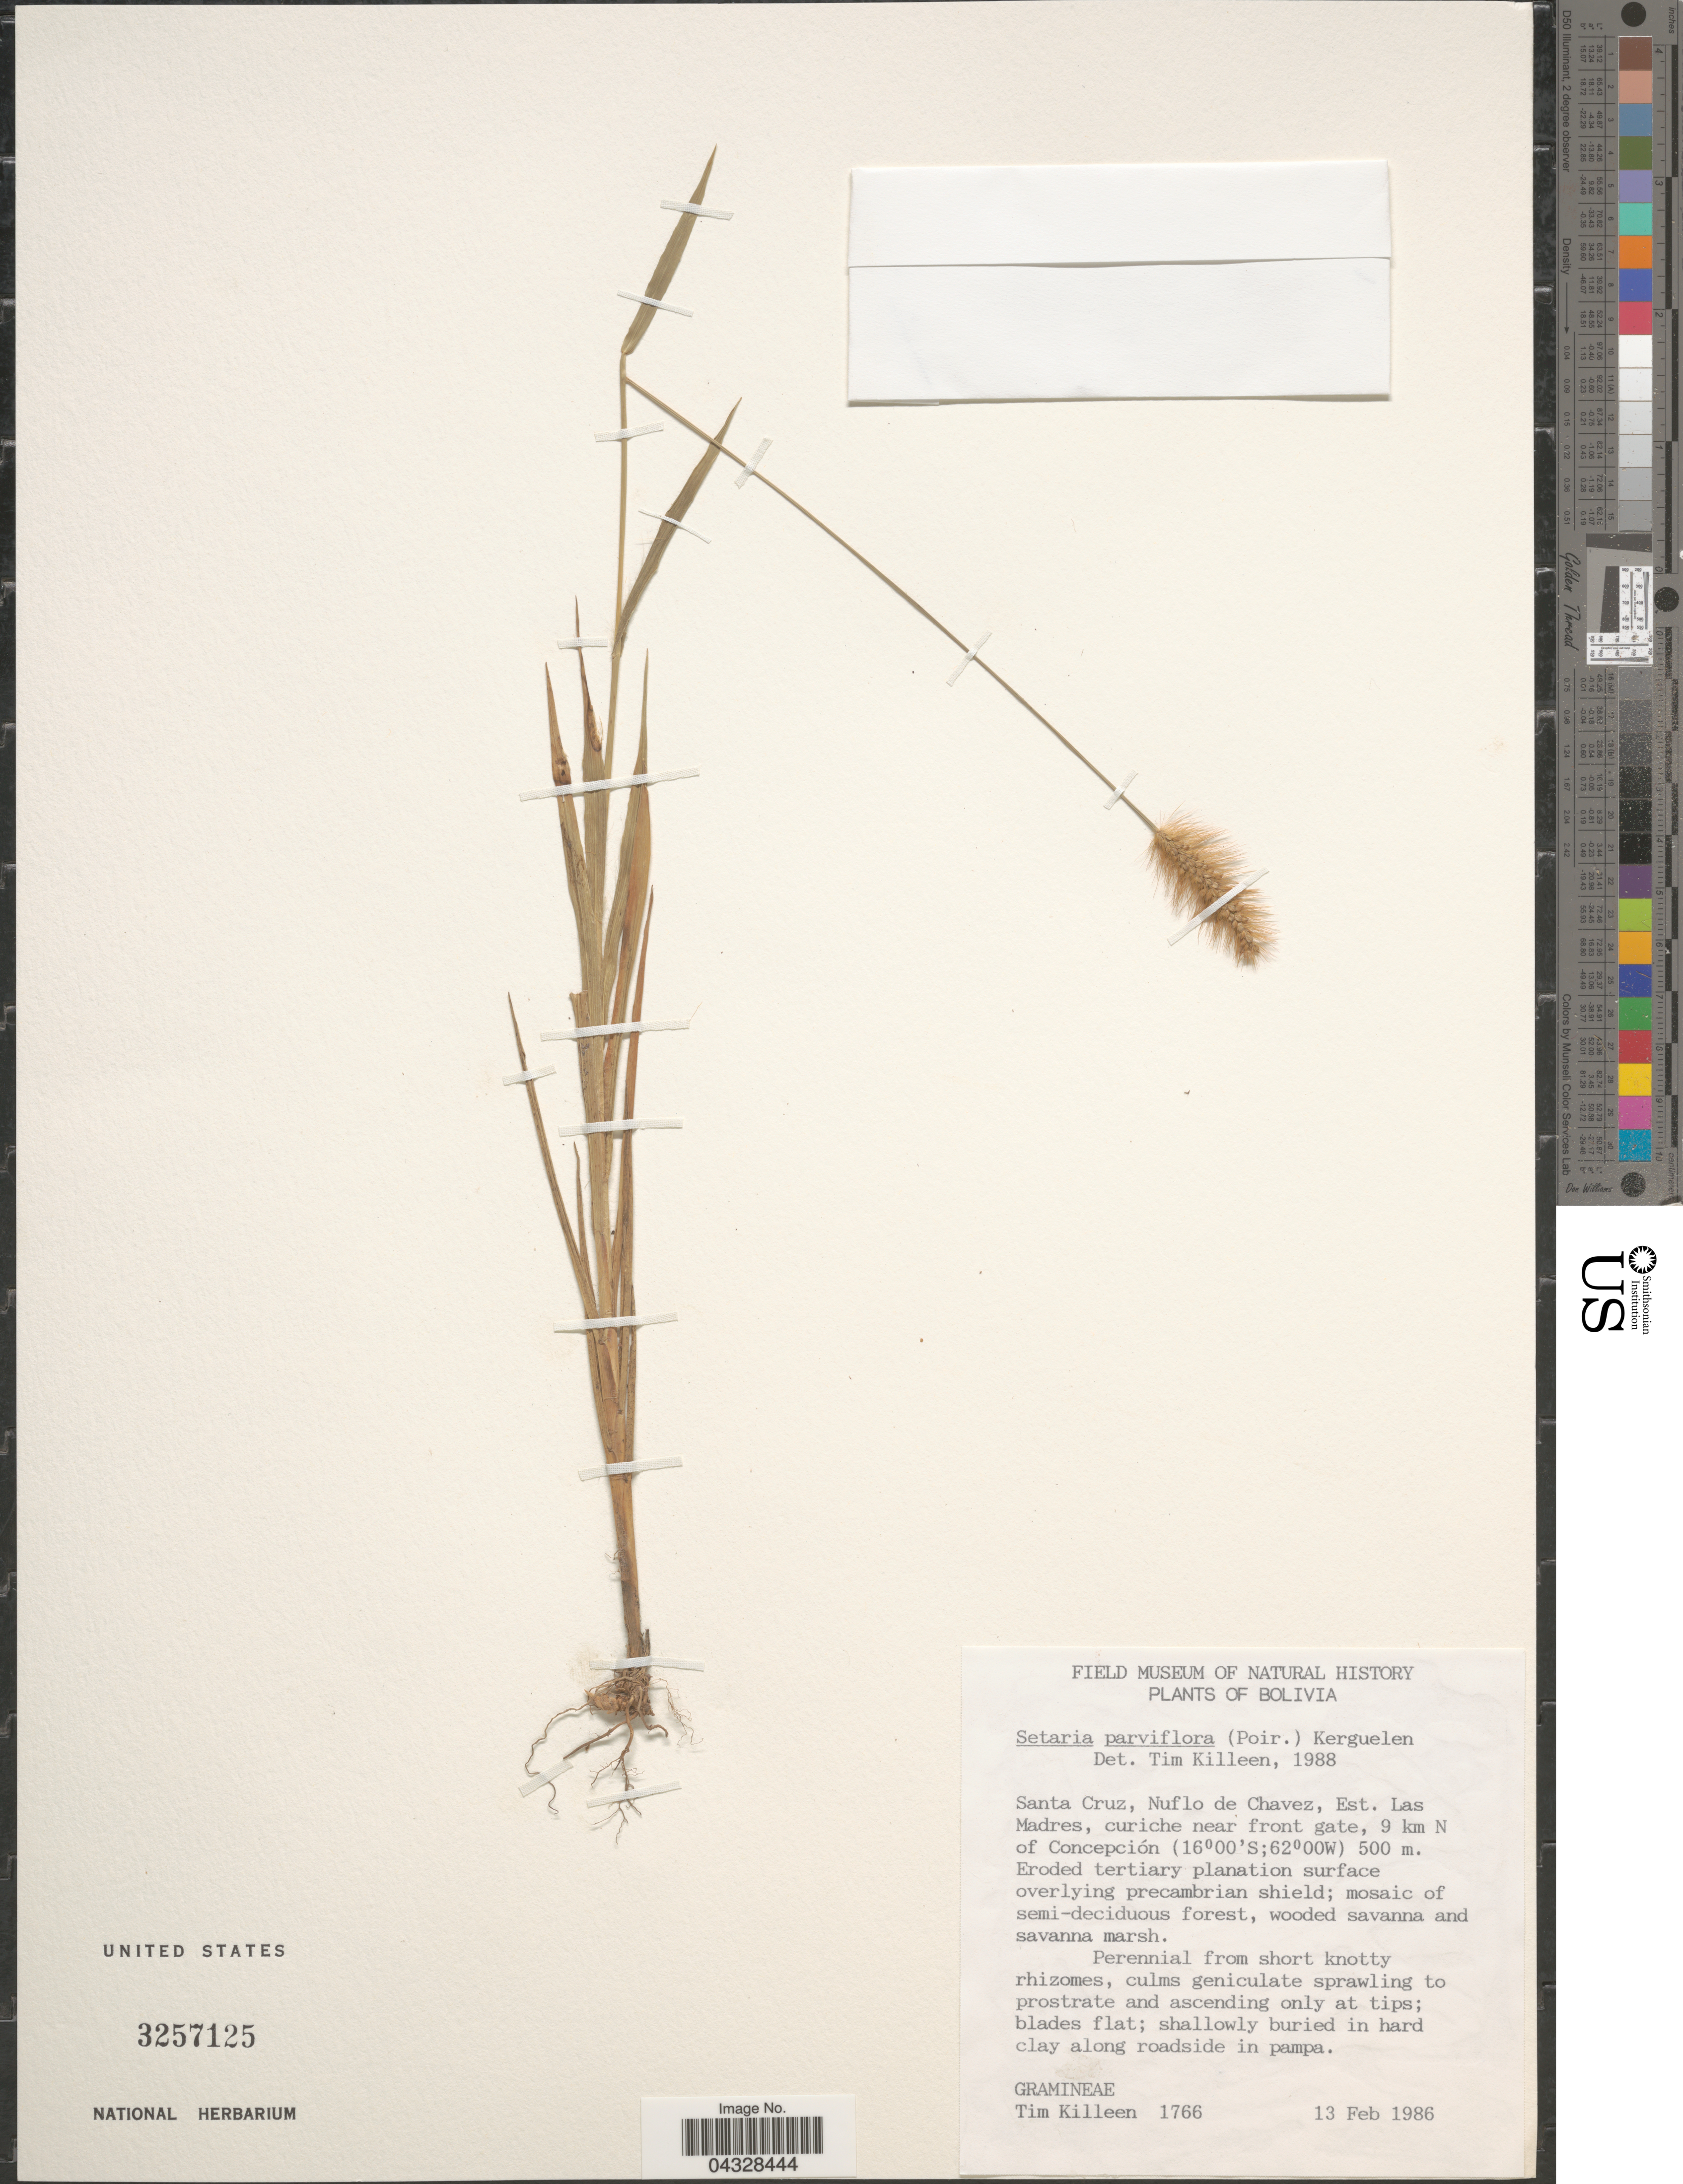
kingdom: Plantae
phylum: Tracheophyta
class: Liliopsida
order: Poales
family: Poaceae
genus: Setaria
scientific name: Setaria parviflora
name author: (Poir.) Kerguélen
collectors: T. J. Killeen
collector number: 1766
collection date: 1986-02-13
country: Bolivia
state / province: Santa Cruz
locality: Nuflo de Chavez, Est. Las Madres, curiche near front gate, 9 km N of Concepción.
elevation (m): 500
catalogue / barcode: US 3257125